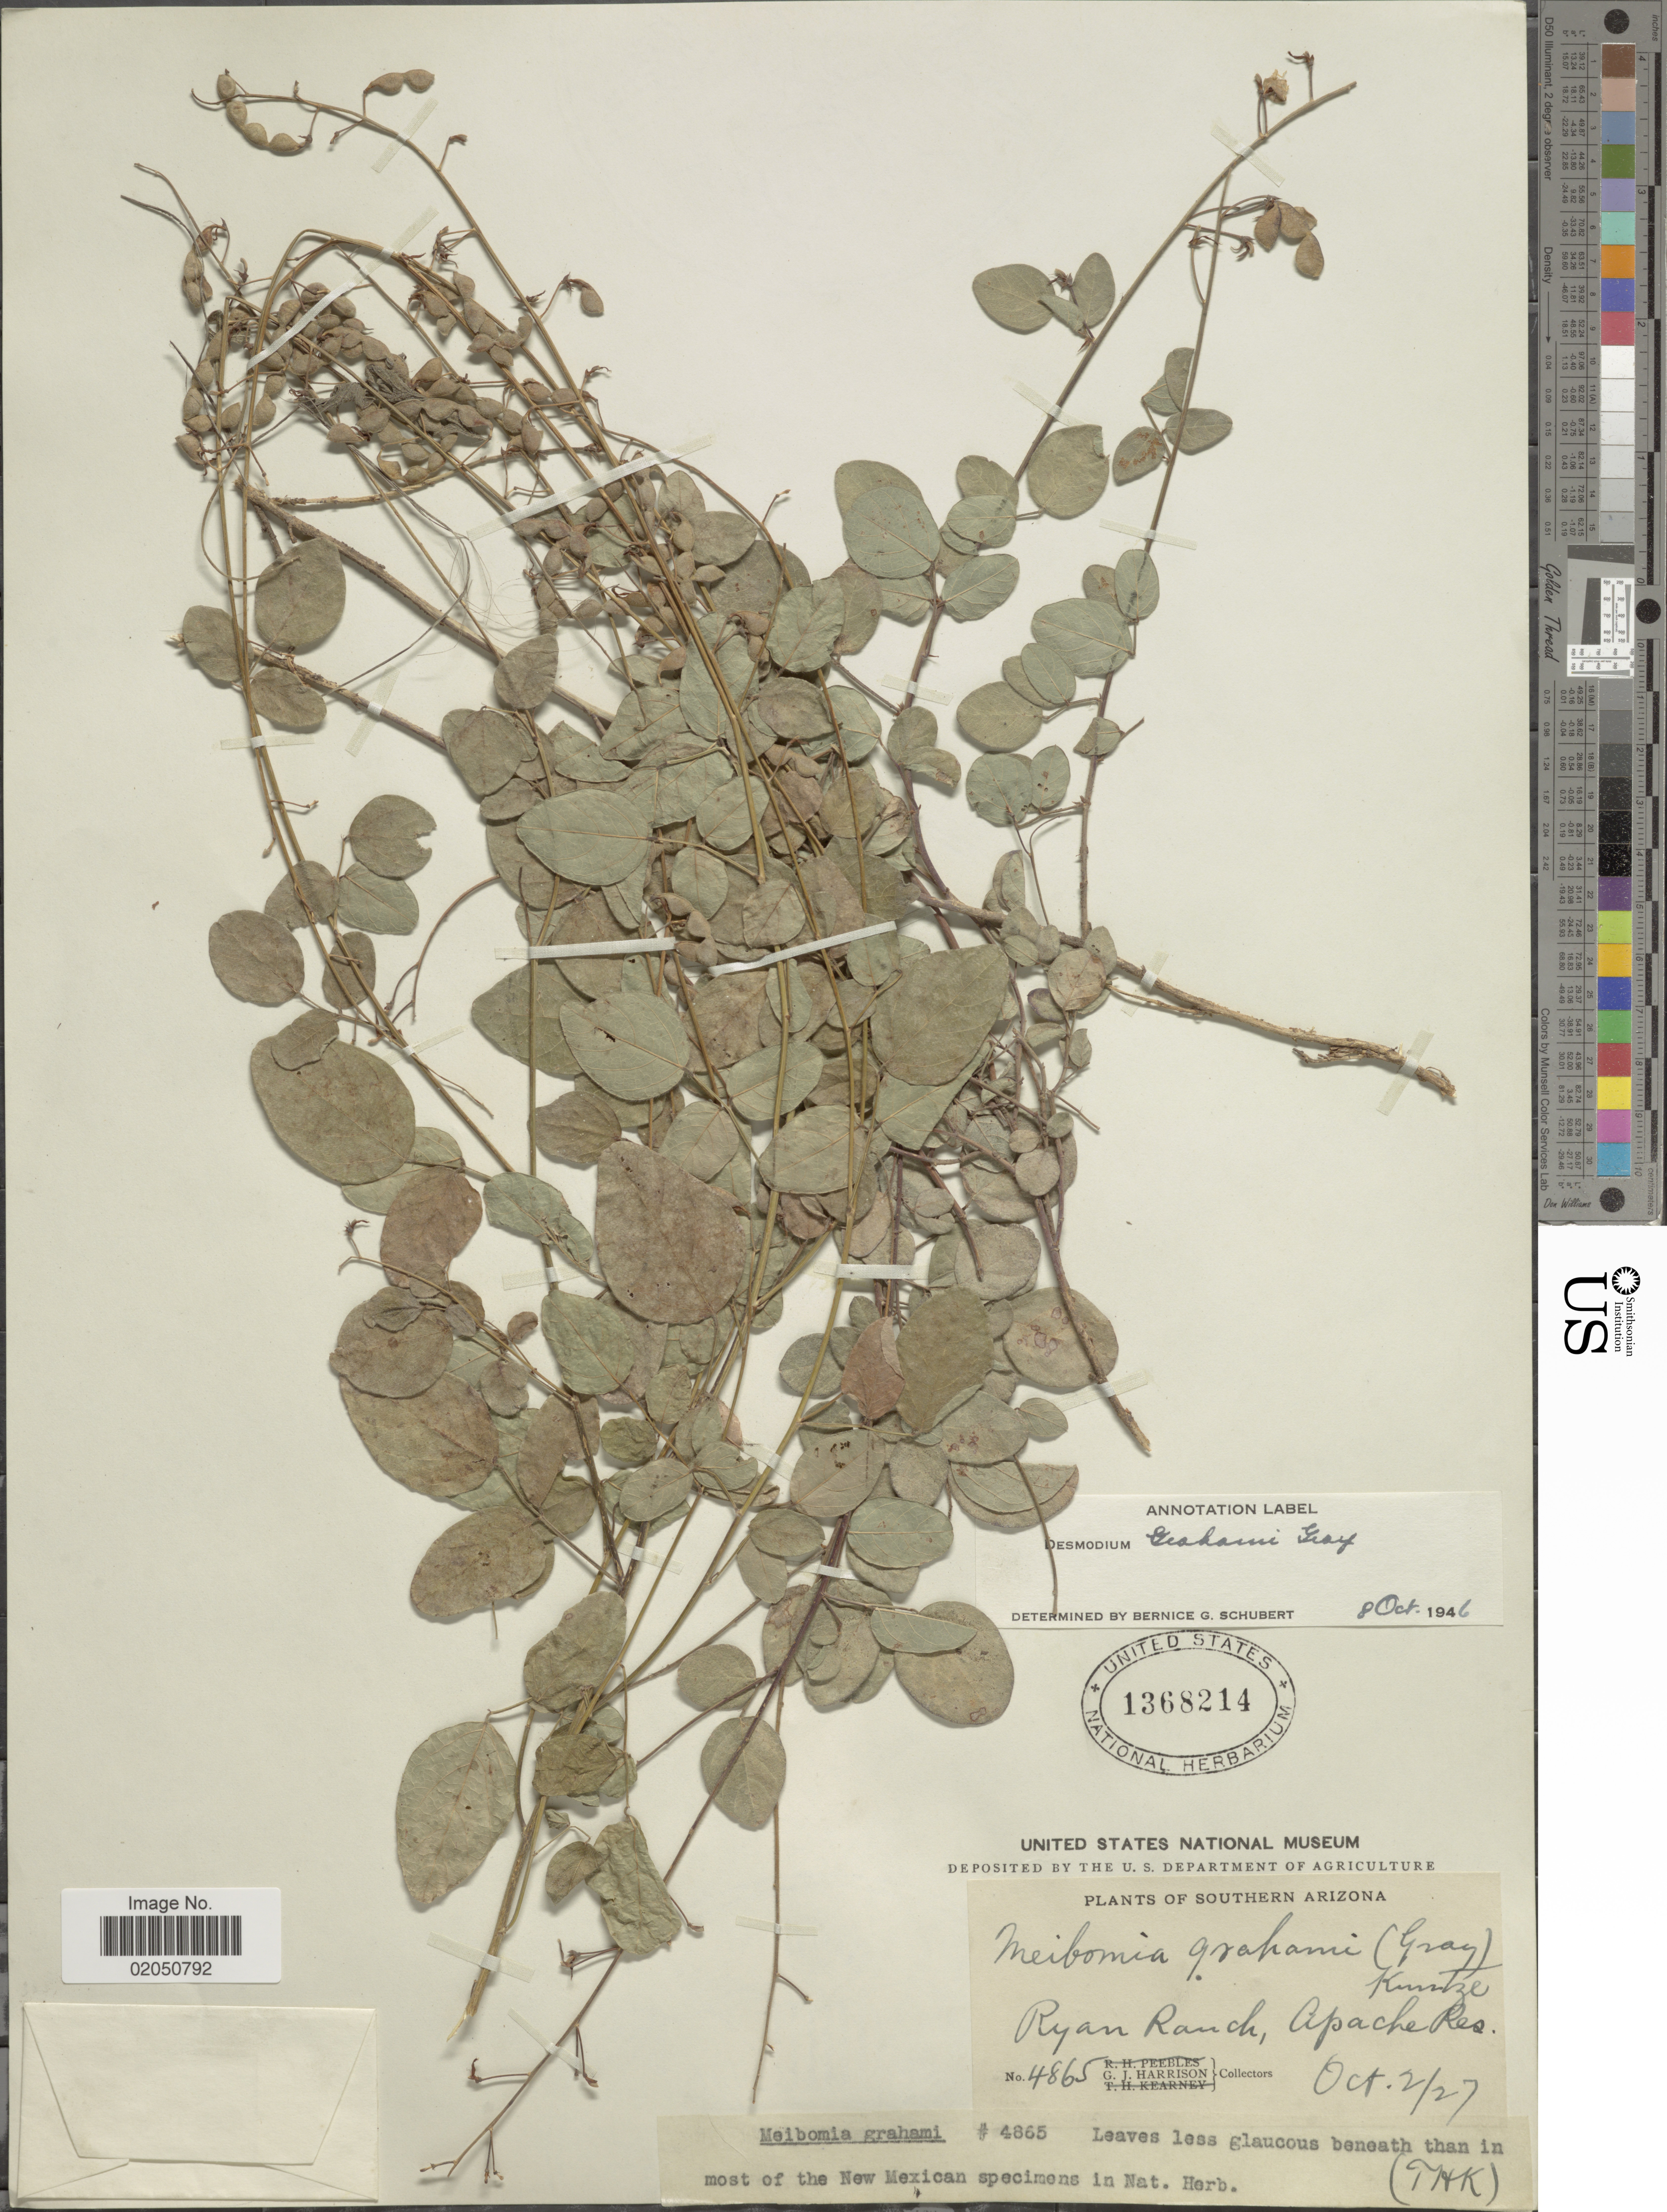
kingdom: Plantae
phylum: Tracheophyta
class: Magnoliopsida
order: Fabales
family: Fabaceae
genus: Desmodium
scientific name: Desmodium grahamii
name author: A. Gray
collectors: G. J. Harrison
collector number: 4865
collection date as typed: Transcribed d/m/y: 2/10/27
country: United States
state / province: Arizona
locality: Southern Arizona, Ryan Ranch, Apache Res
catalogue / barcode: US 1368214